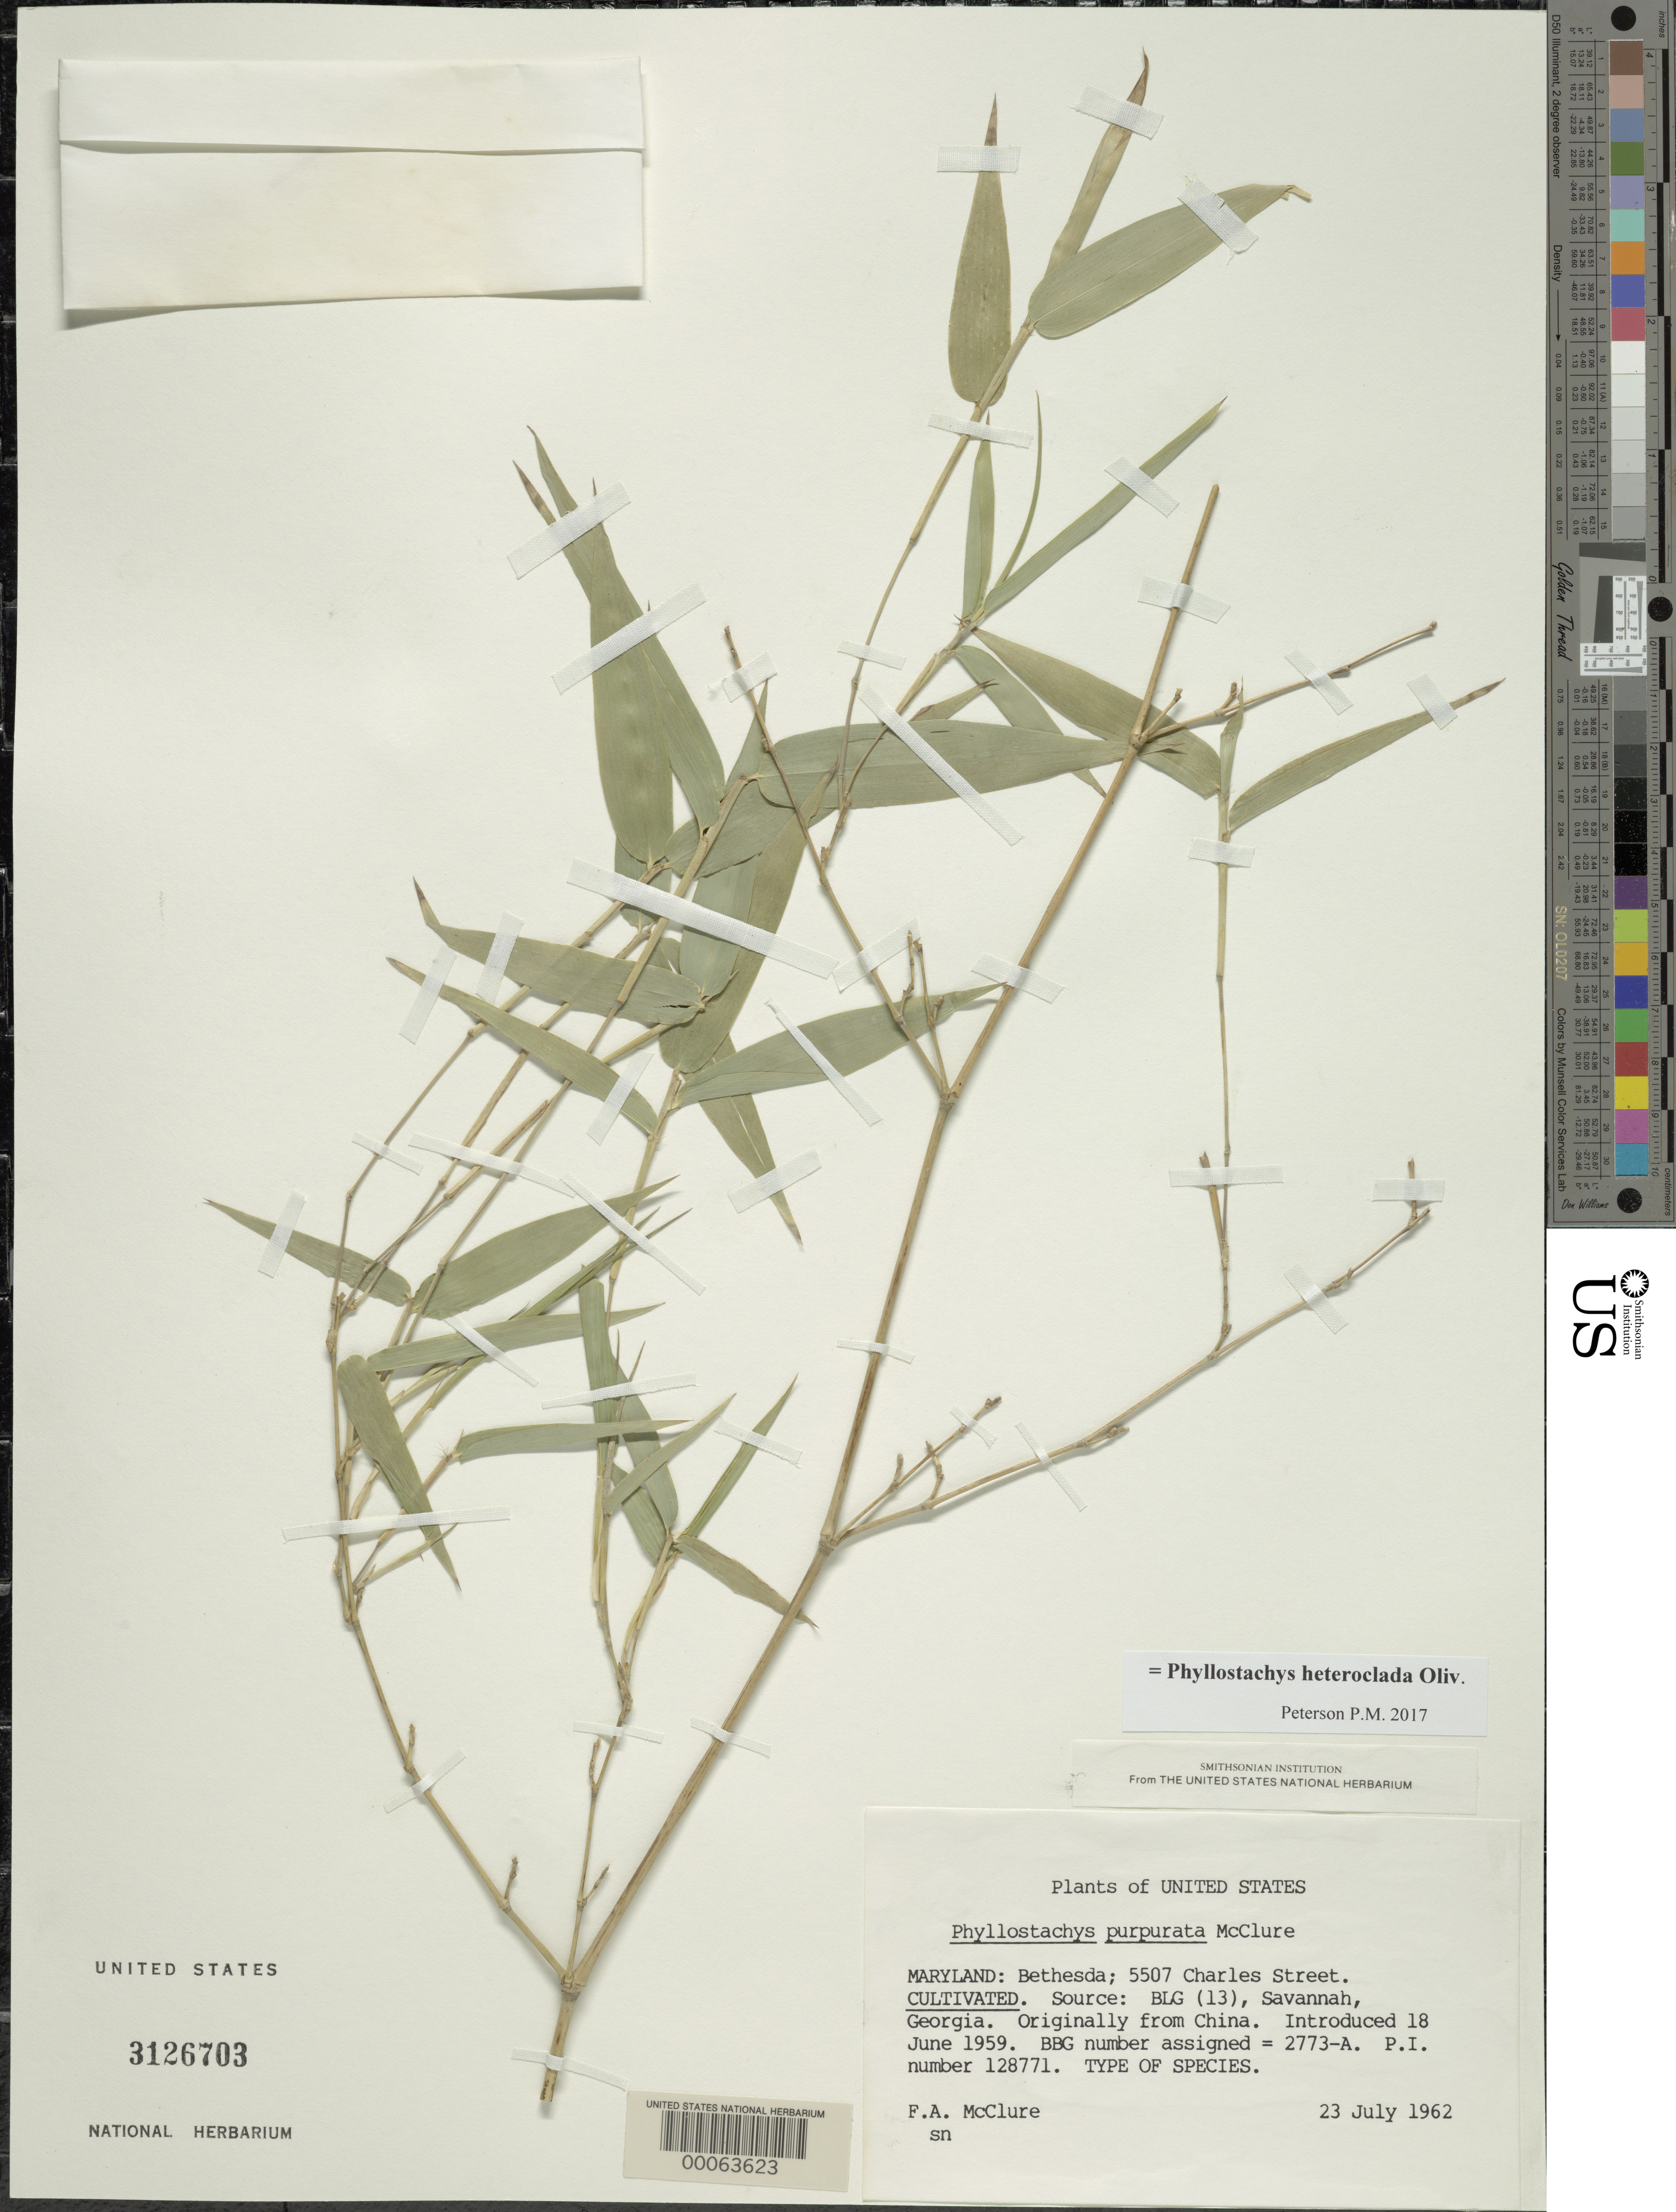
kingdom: Plantae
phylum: Tracheophyta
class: Liliopsida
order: Poales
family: Poaceae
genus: Phyllostachys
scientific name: Phyllostachys heteroclada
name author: Oliv.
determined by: Poaceae Reorganization Project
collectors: F. A. McClure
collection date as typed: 23 Jul 1962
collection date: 1962-07-23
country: United States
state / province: Maryland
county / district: Montgomery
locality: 5507 Charles Street, Bethesda (McClure's garden)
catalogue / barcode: US 3126703